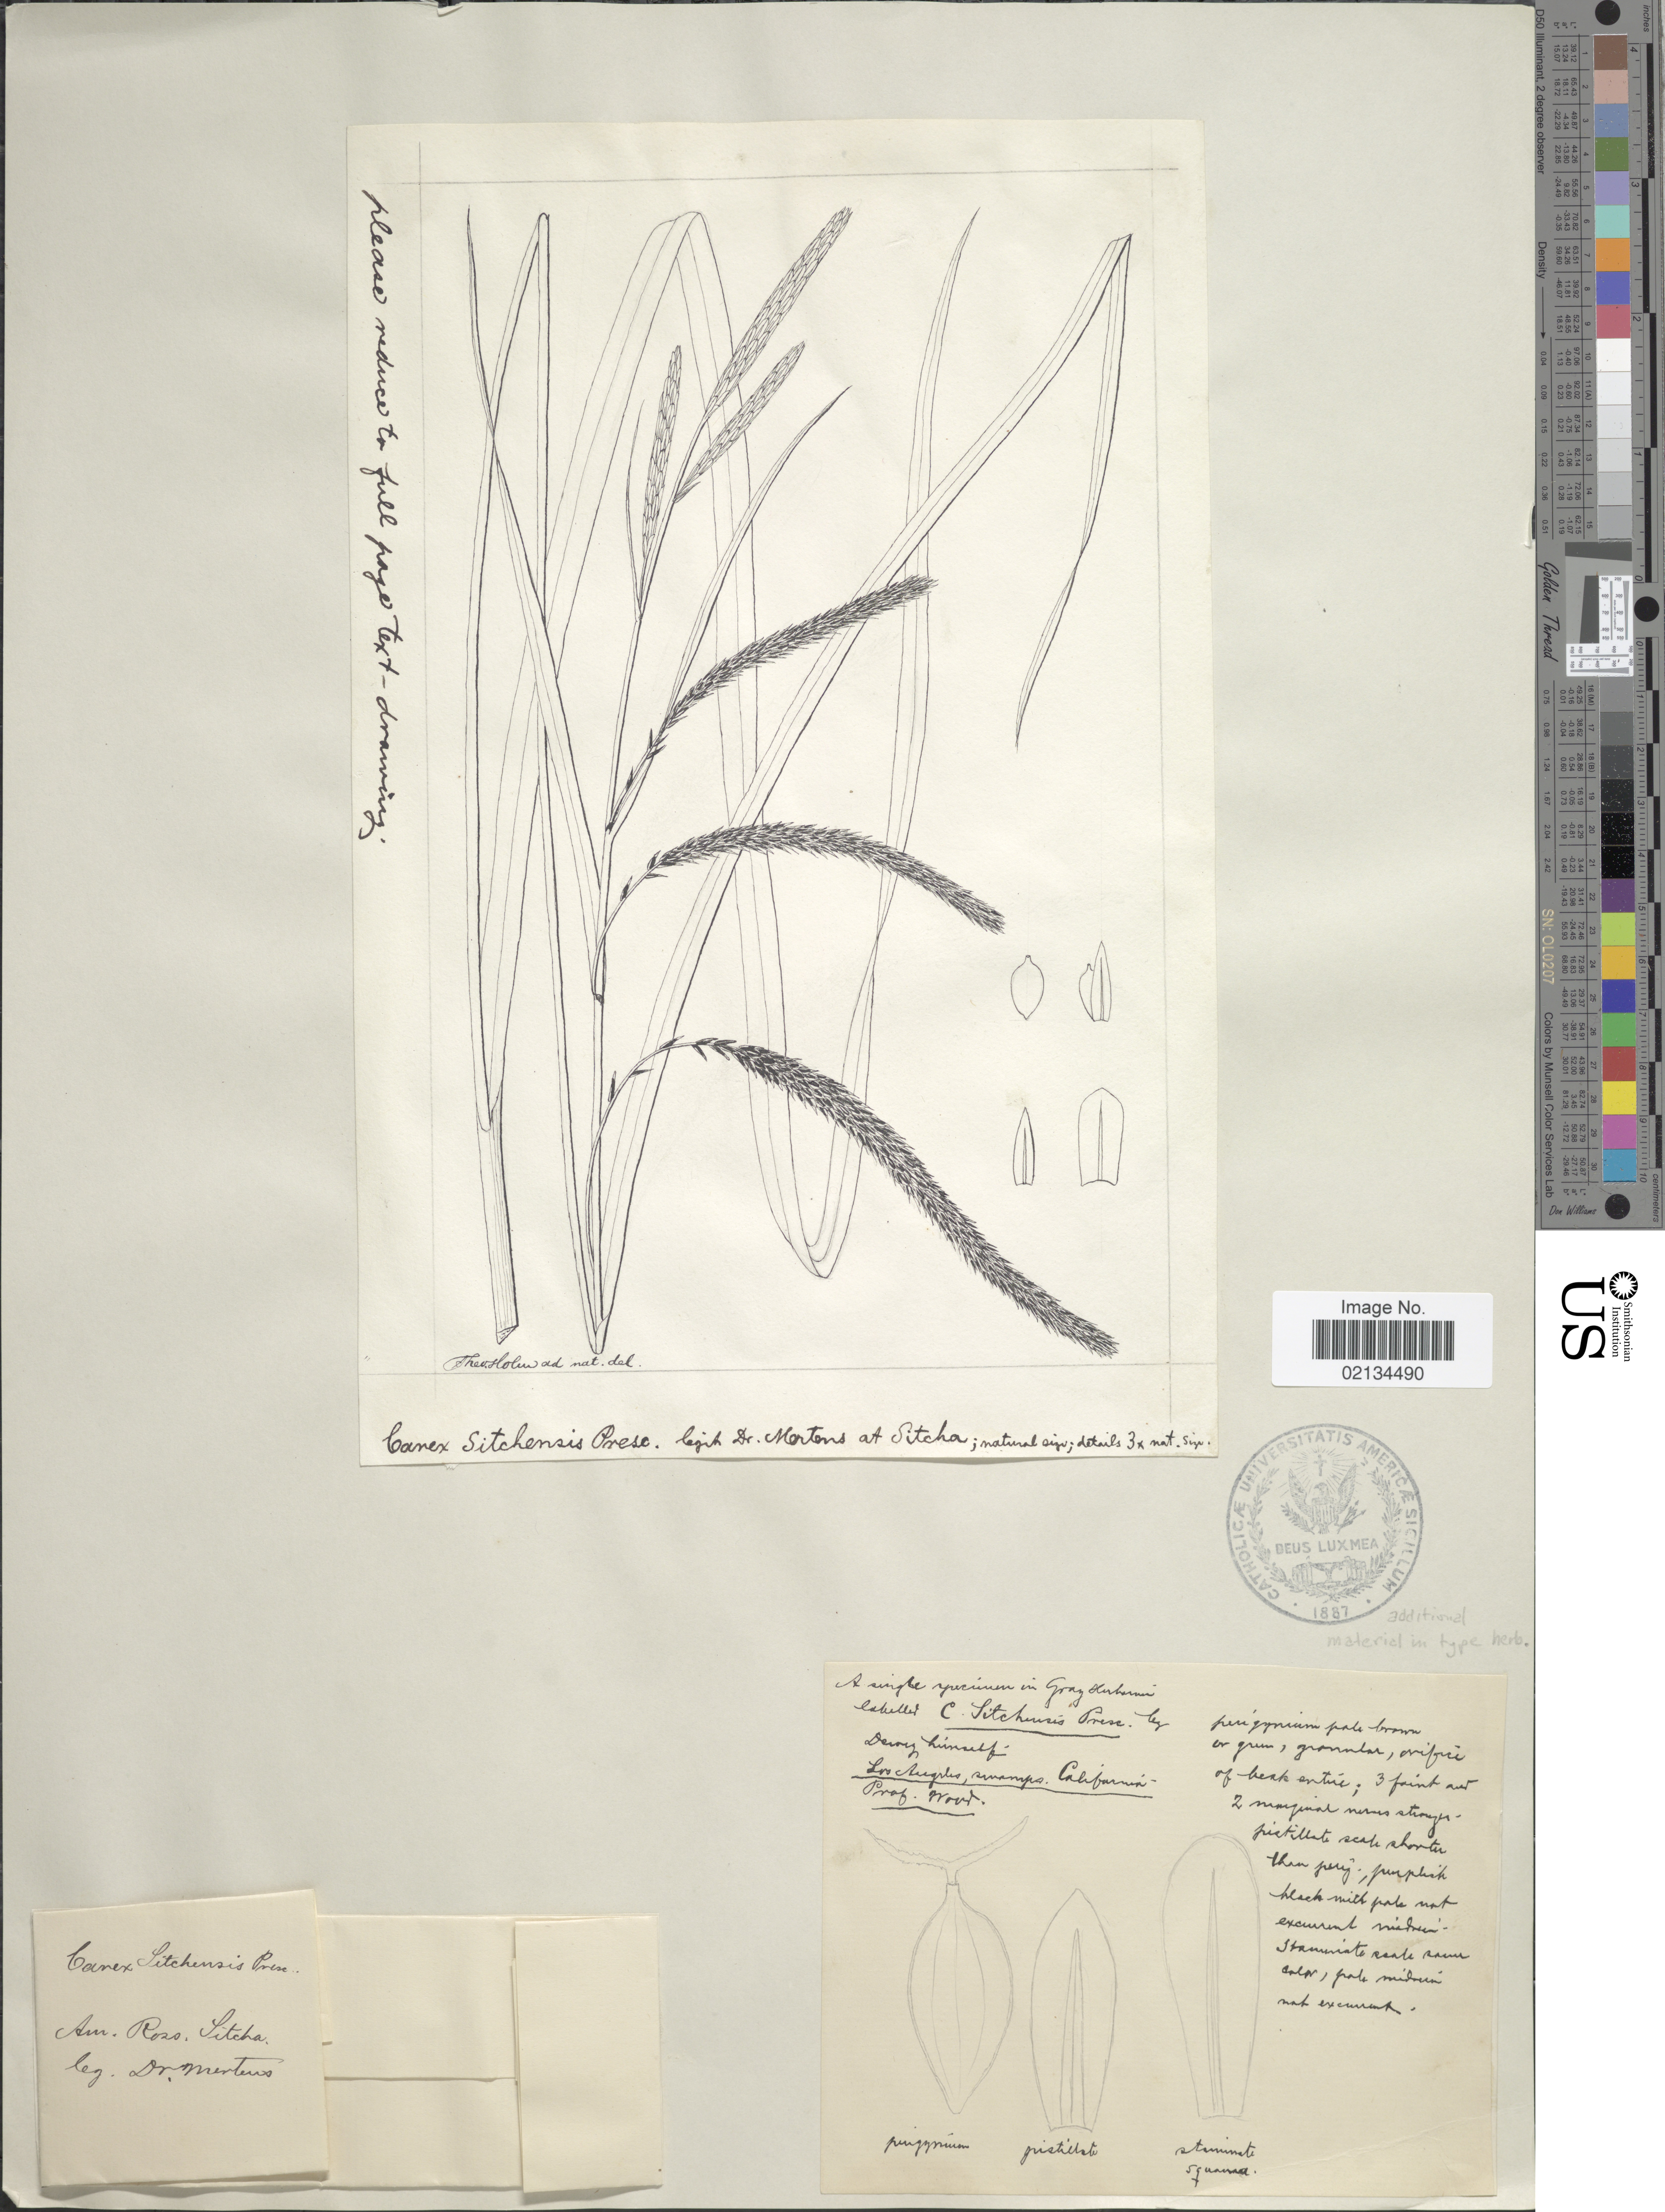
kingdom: Plantae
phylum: Tracheophyta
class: Liliopsida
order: Poales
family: Cyperaceae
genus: Carex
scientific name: Carex aquatilis var. dives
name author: (Holm) Kük.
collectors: -- Mertens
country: United States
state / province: Alaska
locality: Am. Roso. Sitcha., at Sitcha.